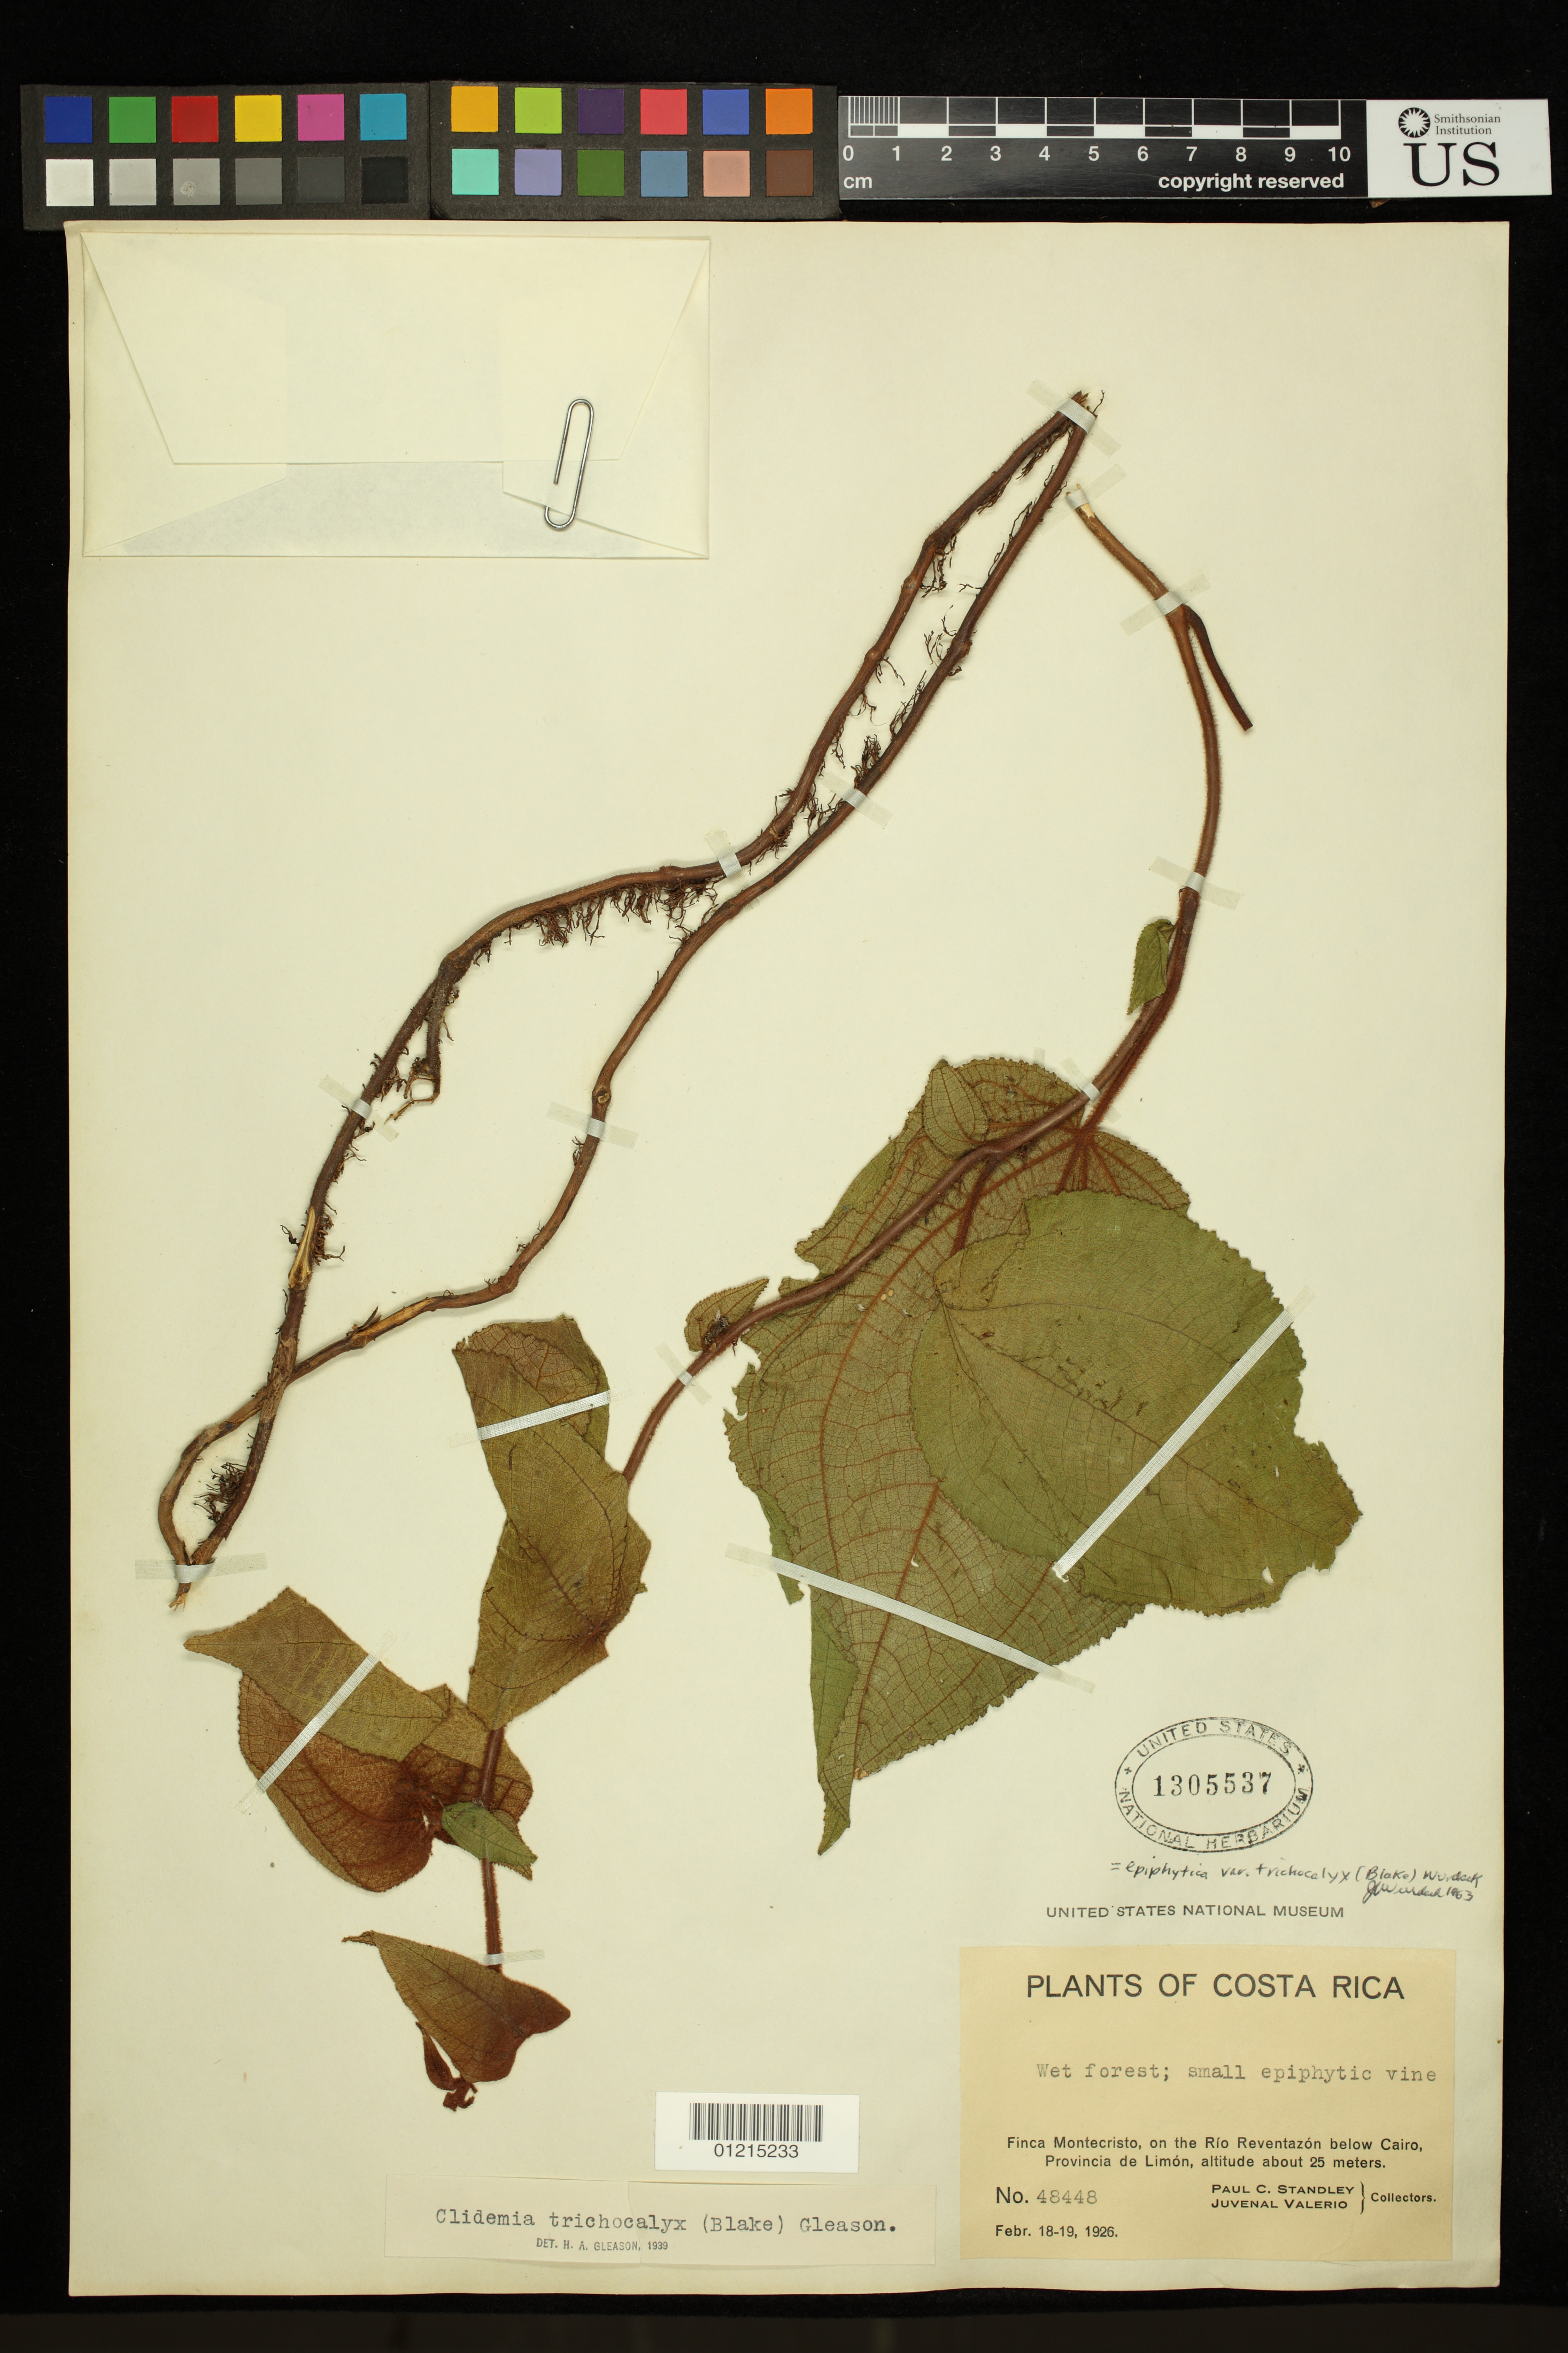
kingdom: Plantae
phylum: Tracheophyta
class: Magnoliopsida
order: Myrtales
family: Melastomataceae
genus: Clidemia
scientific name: Clidemia epiphytica var. trichocalyx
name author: (S.F. Blake) Wurdack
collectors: P. C. Standley & J. Valerio R.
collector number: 48448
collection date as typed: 18 Feb 1926 and 19 Feb 1926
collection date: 1926-02-18,1926-02-19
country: Costa Rica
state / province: Limón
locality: Finca Montecristo, on the Rio Reventazon below Cairo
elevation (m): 25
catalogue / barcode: US 1305537